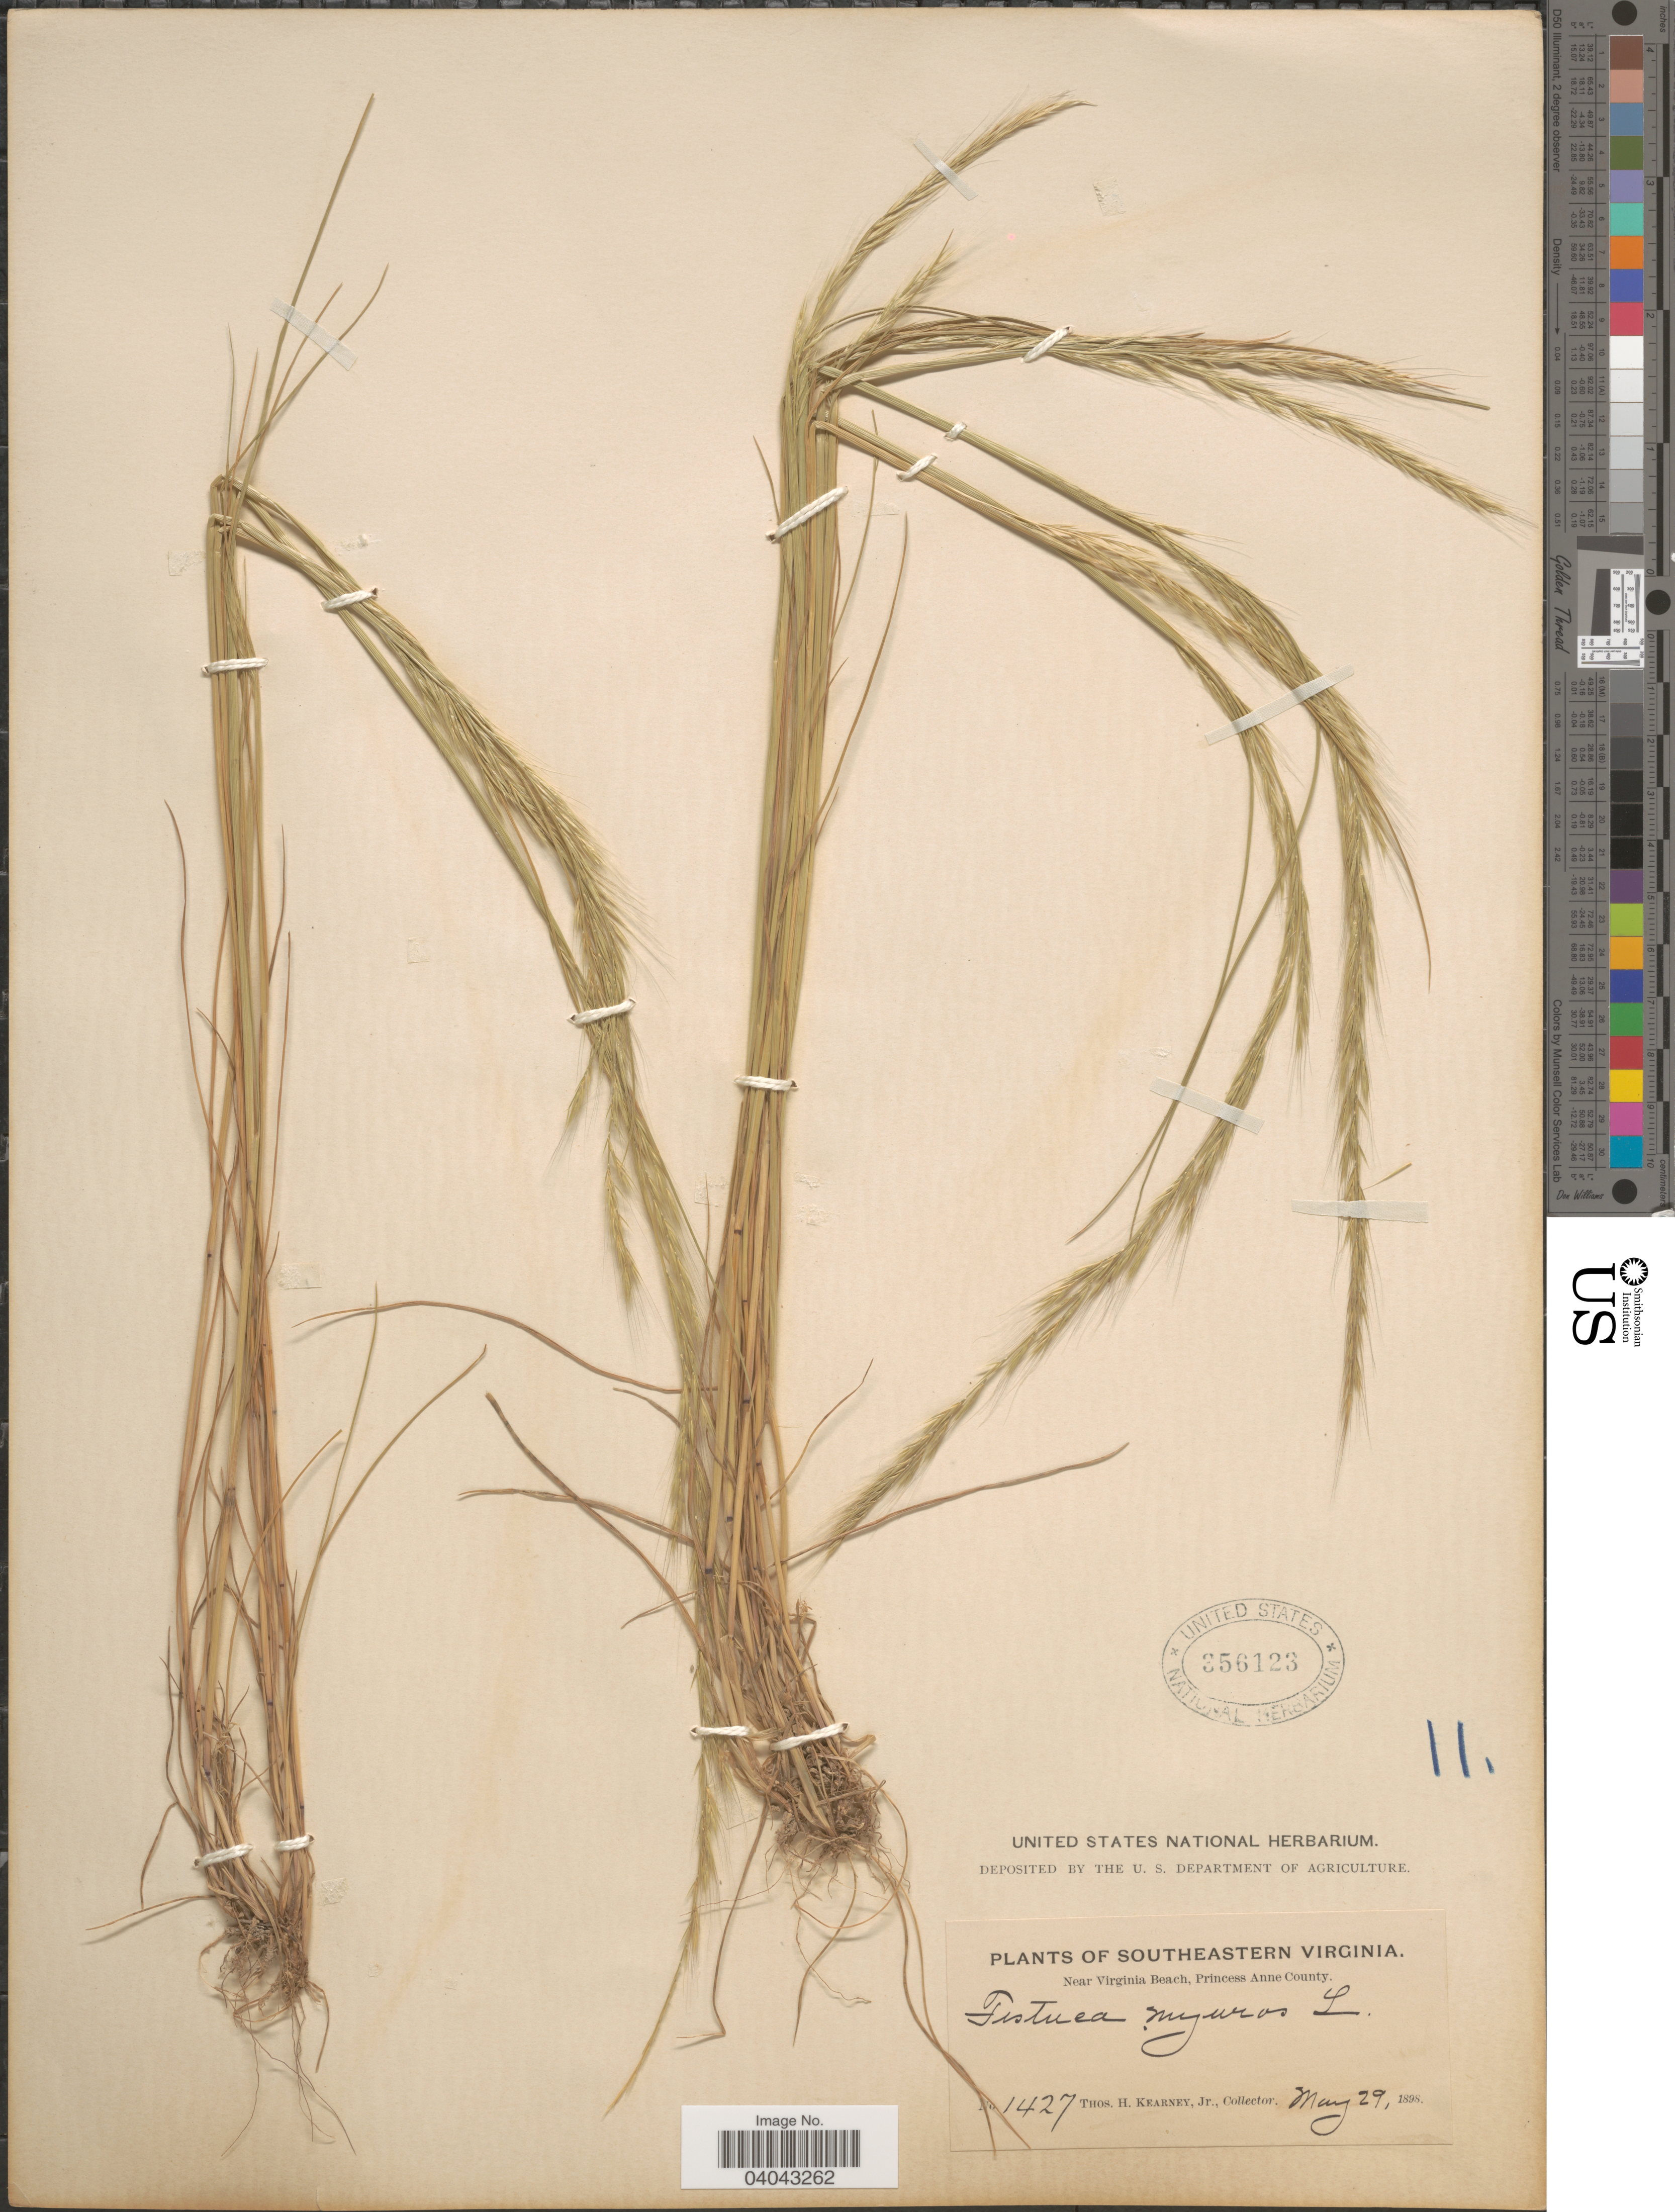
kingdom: Plantae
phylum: Tracheophyta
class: Liliopsida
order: Poales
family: Poaceae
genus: Festuca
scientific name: Festuca myuros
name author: L.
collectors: T. H. Kearney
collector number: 1427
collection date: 1898-05-29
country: United States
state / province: Virginia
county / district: City of Virginia Beach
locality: Southeastern Virginia. Near Virginia Beach, Princess Anne (=historic county name) County.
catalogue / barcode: US 356123